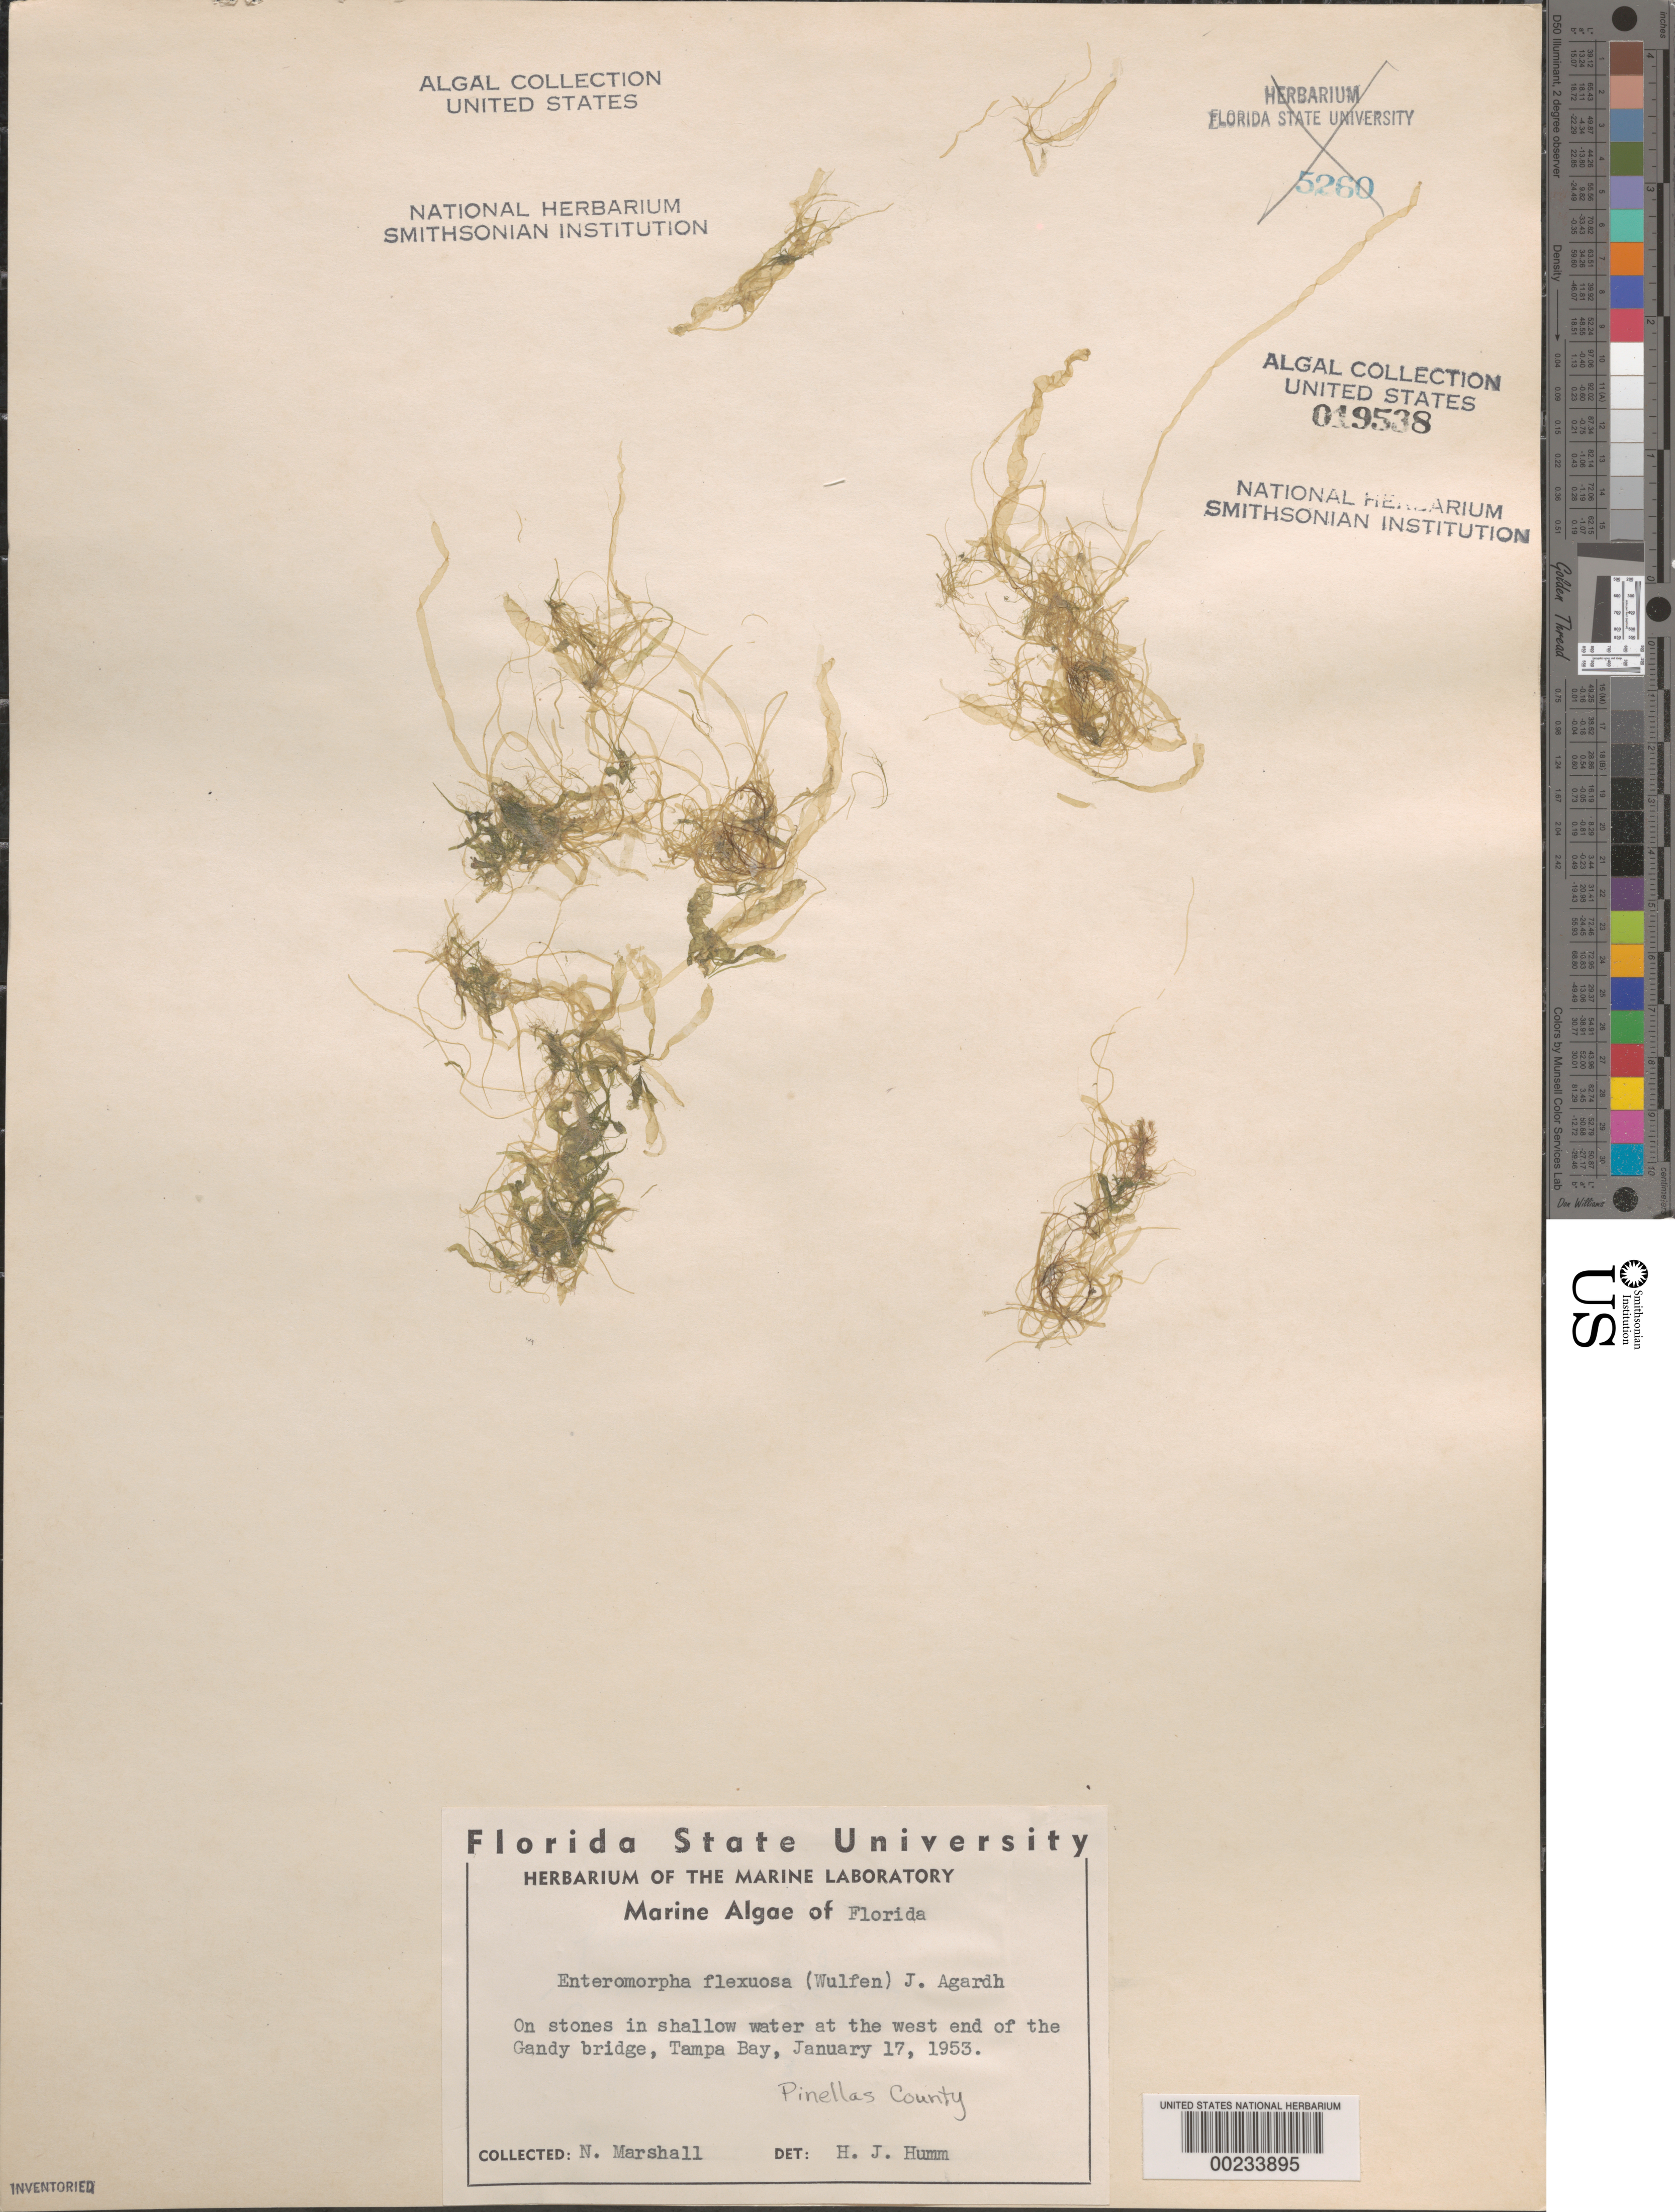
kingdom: Plantae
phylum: Chlorophyta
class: Ulvophyceae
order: Ulvales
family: Ulvaceae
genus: Ulva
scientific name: Ulva flexuosa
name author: Wulfen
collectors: N. Marshall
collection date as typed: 17 Jan 1953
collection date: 1953-01-17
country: United States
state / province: Florida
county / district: Pinellas County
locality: Gandy Bridge (west end), Tampa Bay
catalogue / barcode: US 19538